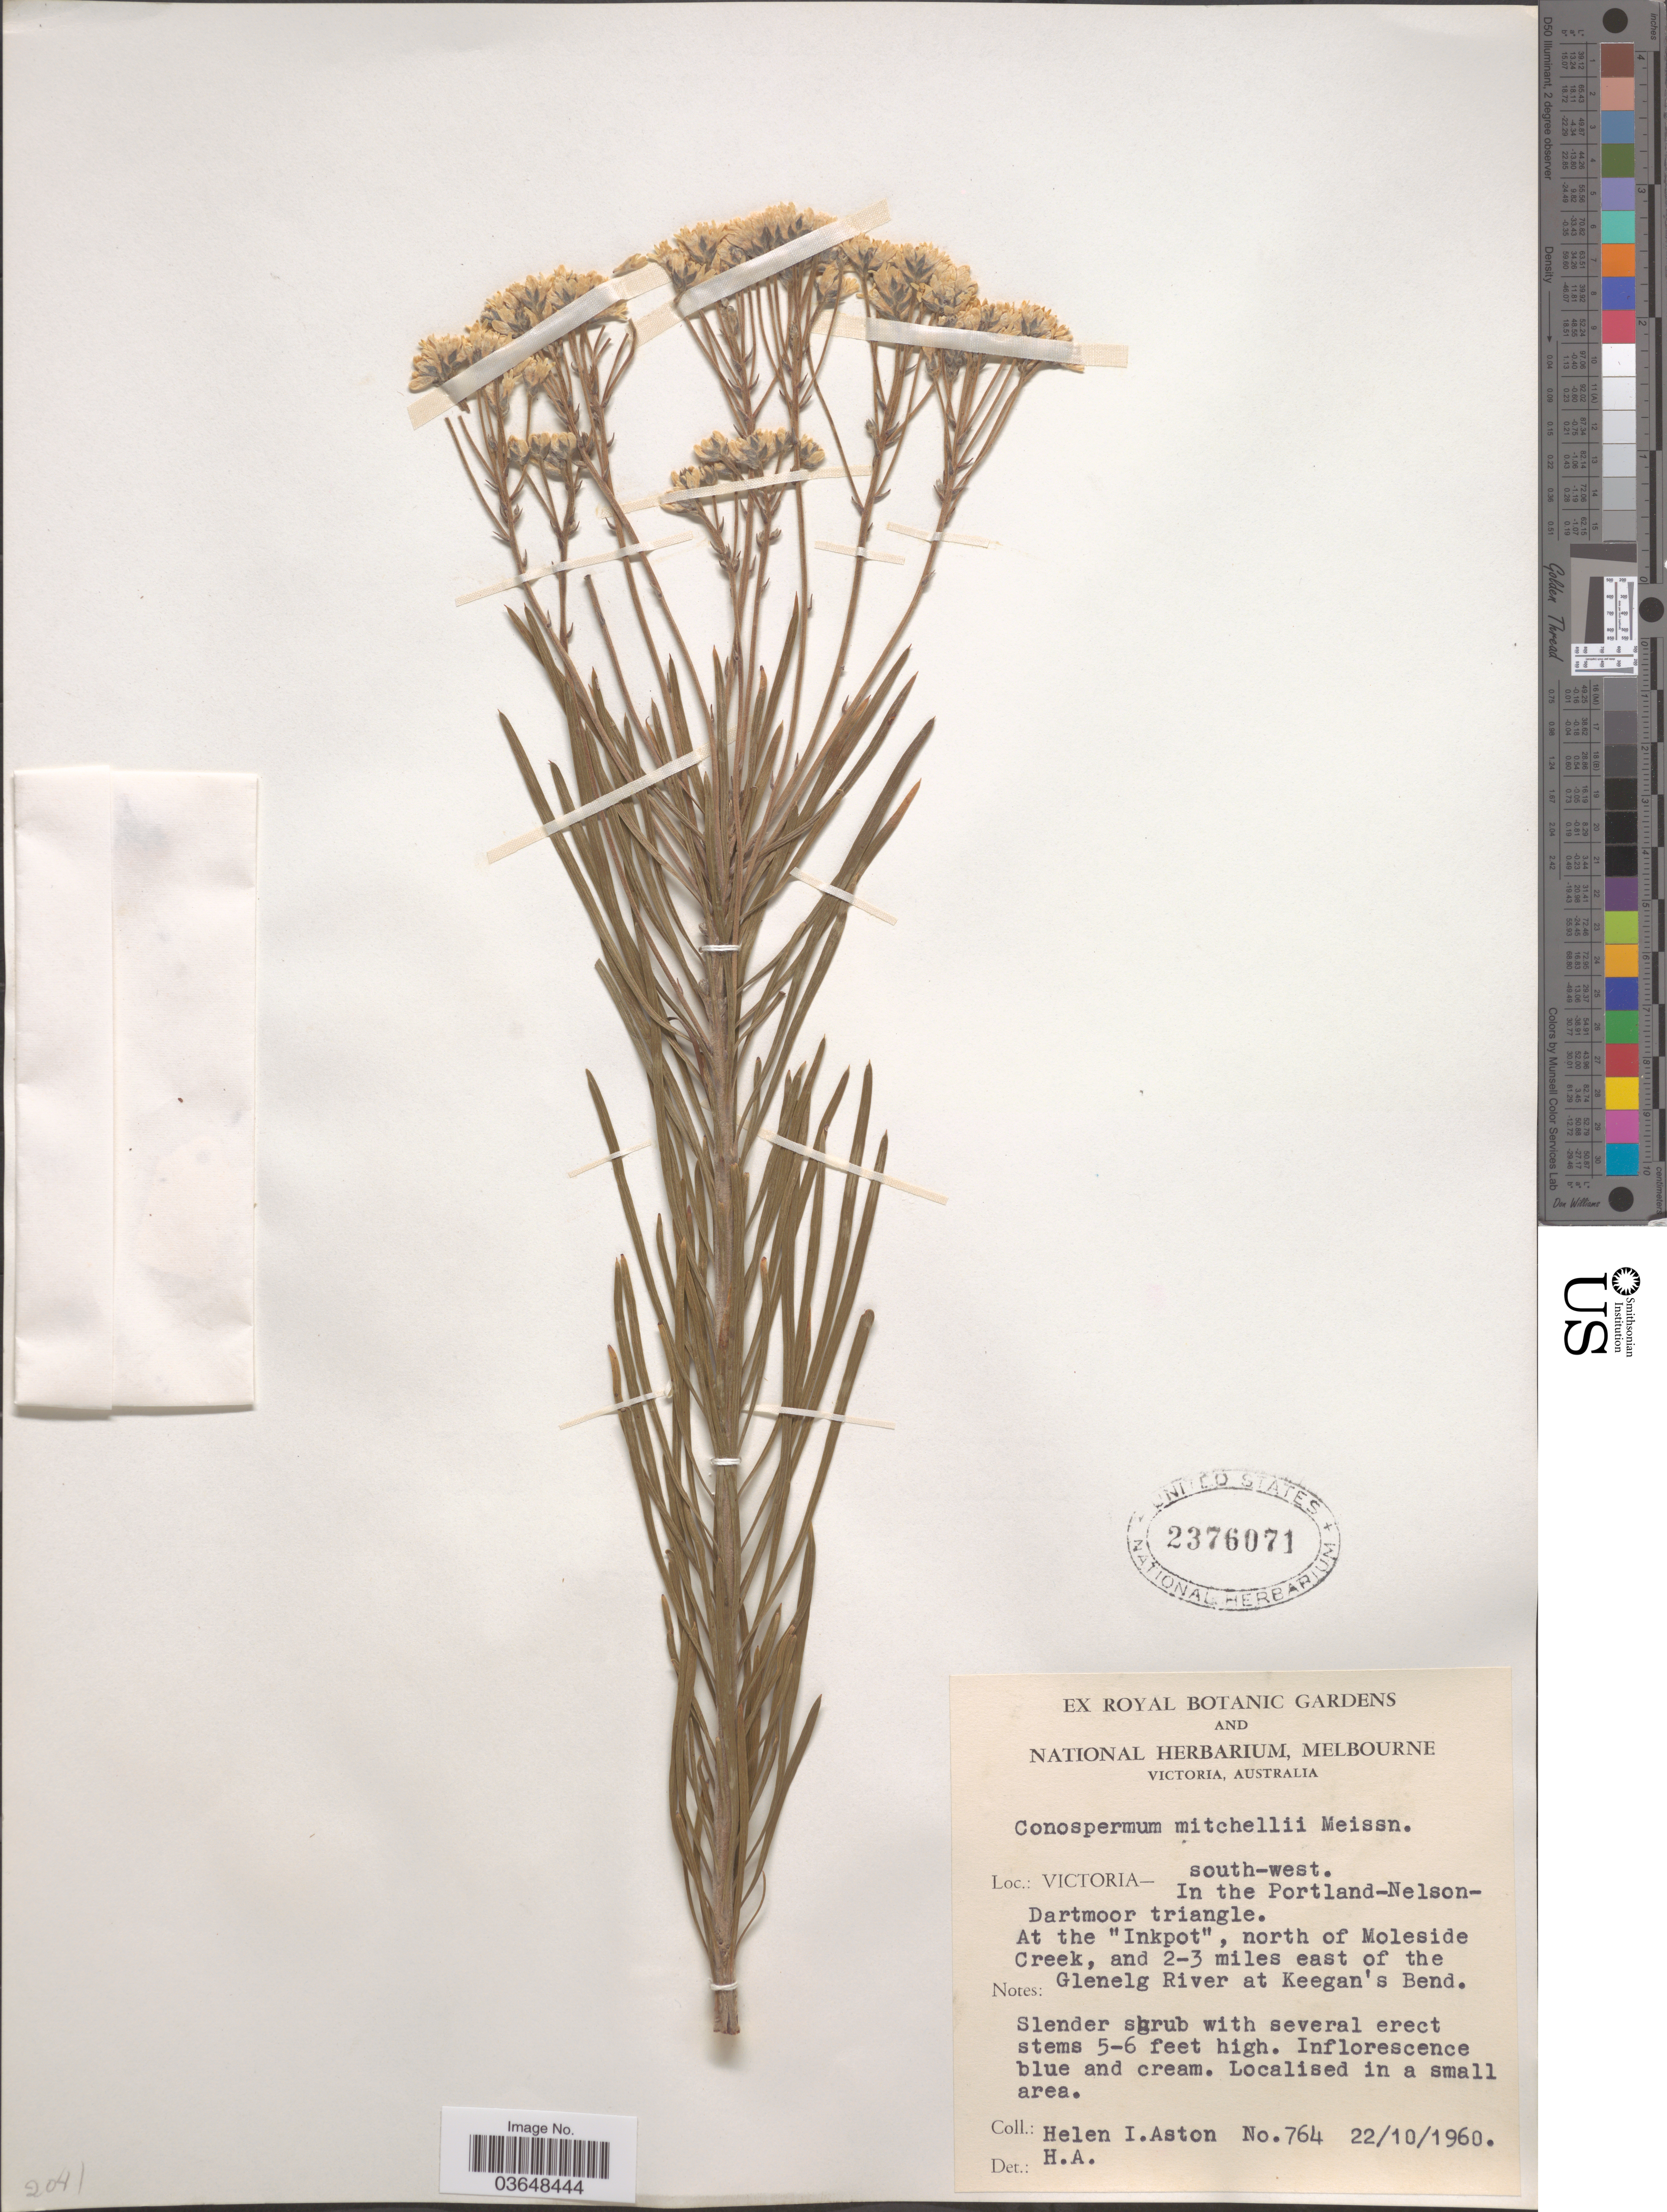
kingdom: Plantae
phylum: Tracheophyta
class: Magnoliopsida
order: Proteales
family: Proteaceae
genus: Conospermum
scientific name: Conospermum mitchellii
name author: Meisn.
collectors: H. I. Aston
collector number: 764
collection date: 1960-10-22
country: Australia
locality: Victoria - south-west. In the Portland-Nelson-Dartmoor triangle. At the "Inkpot", north of Moleside Creek, and 2-3 miles east of the Glenelg River at Keegan's Bend.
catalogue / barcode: US 2376071